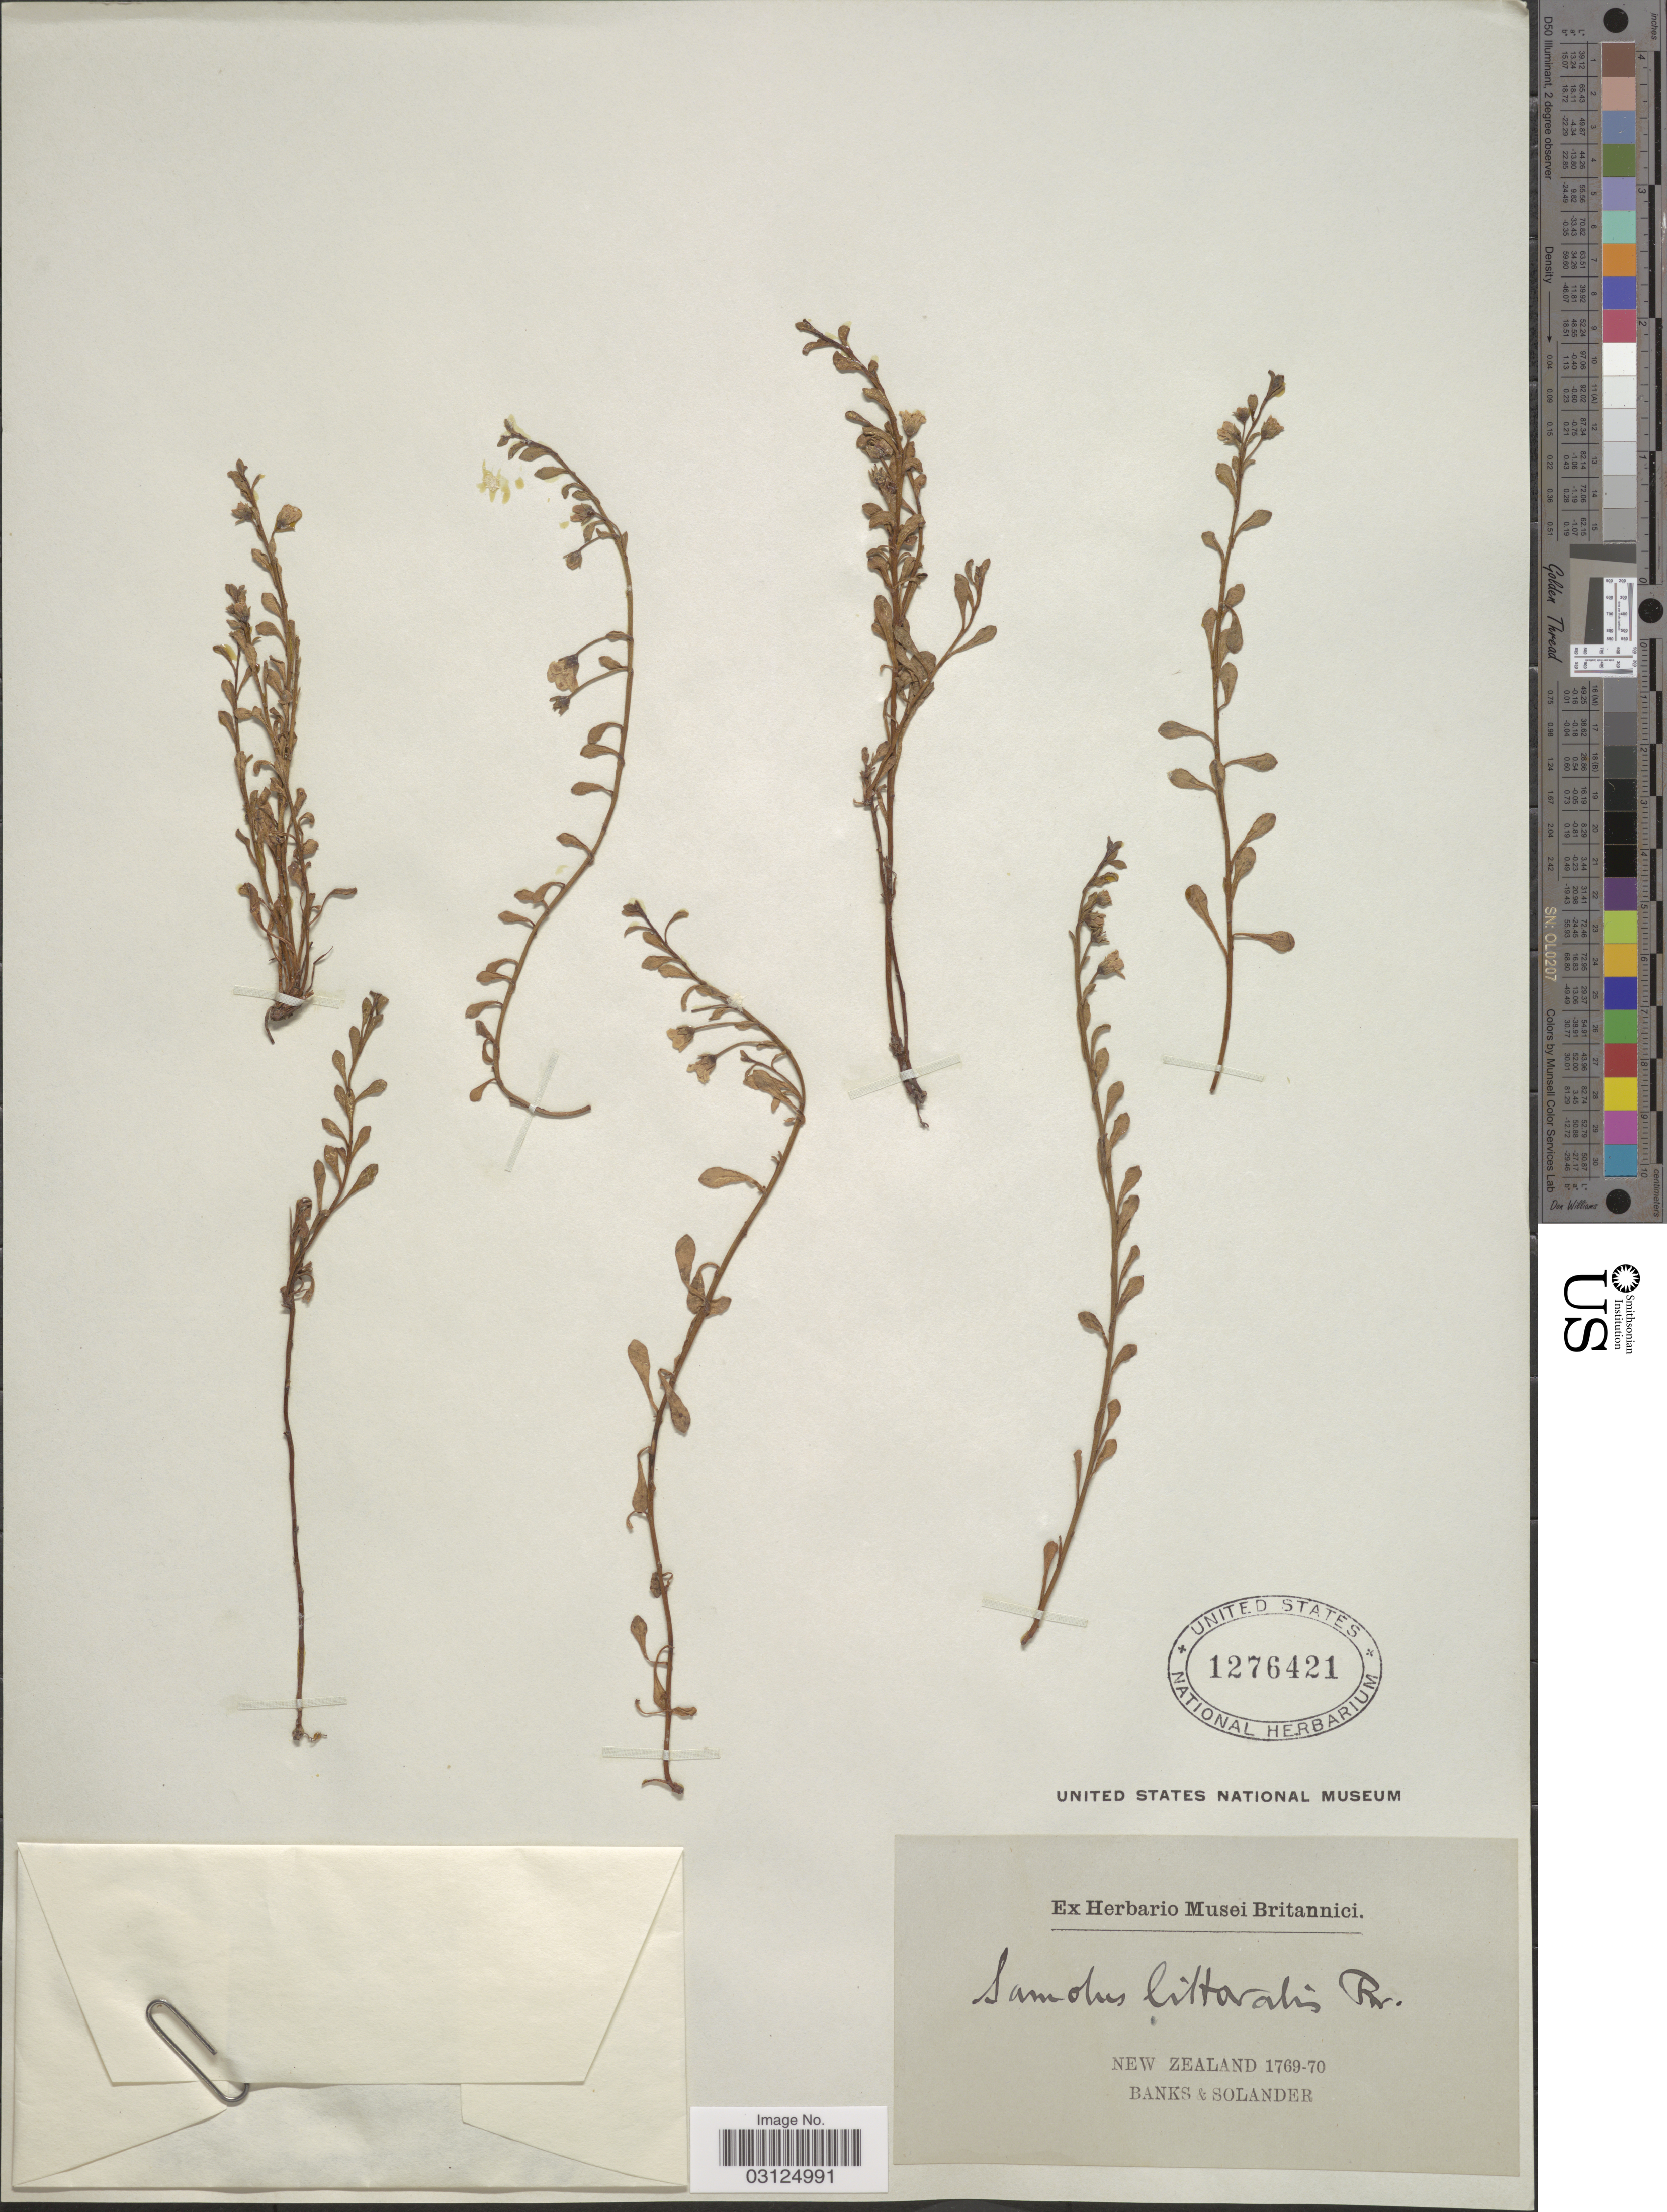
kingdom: Plantae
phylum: Tracheophyta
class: Magnoliopsida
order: Ericales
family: Primulaceae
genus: Samolus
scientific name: Samolus repens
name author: (J.R. Forst. & G. Forst.) Pers.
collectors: -- Banks & -- Solander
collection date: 1769/1770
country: New Zealand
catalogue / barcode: US 1276421